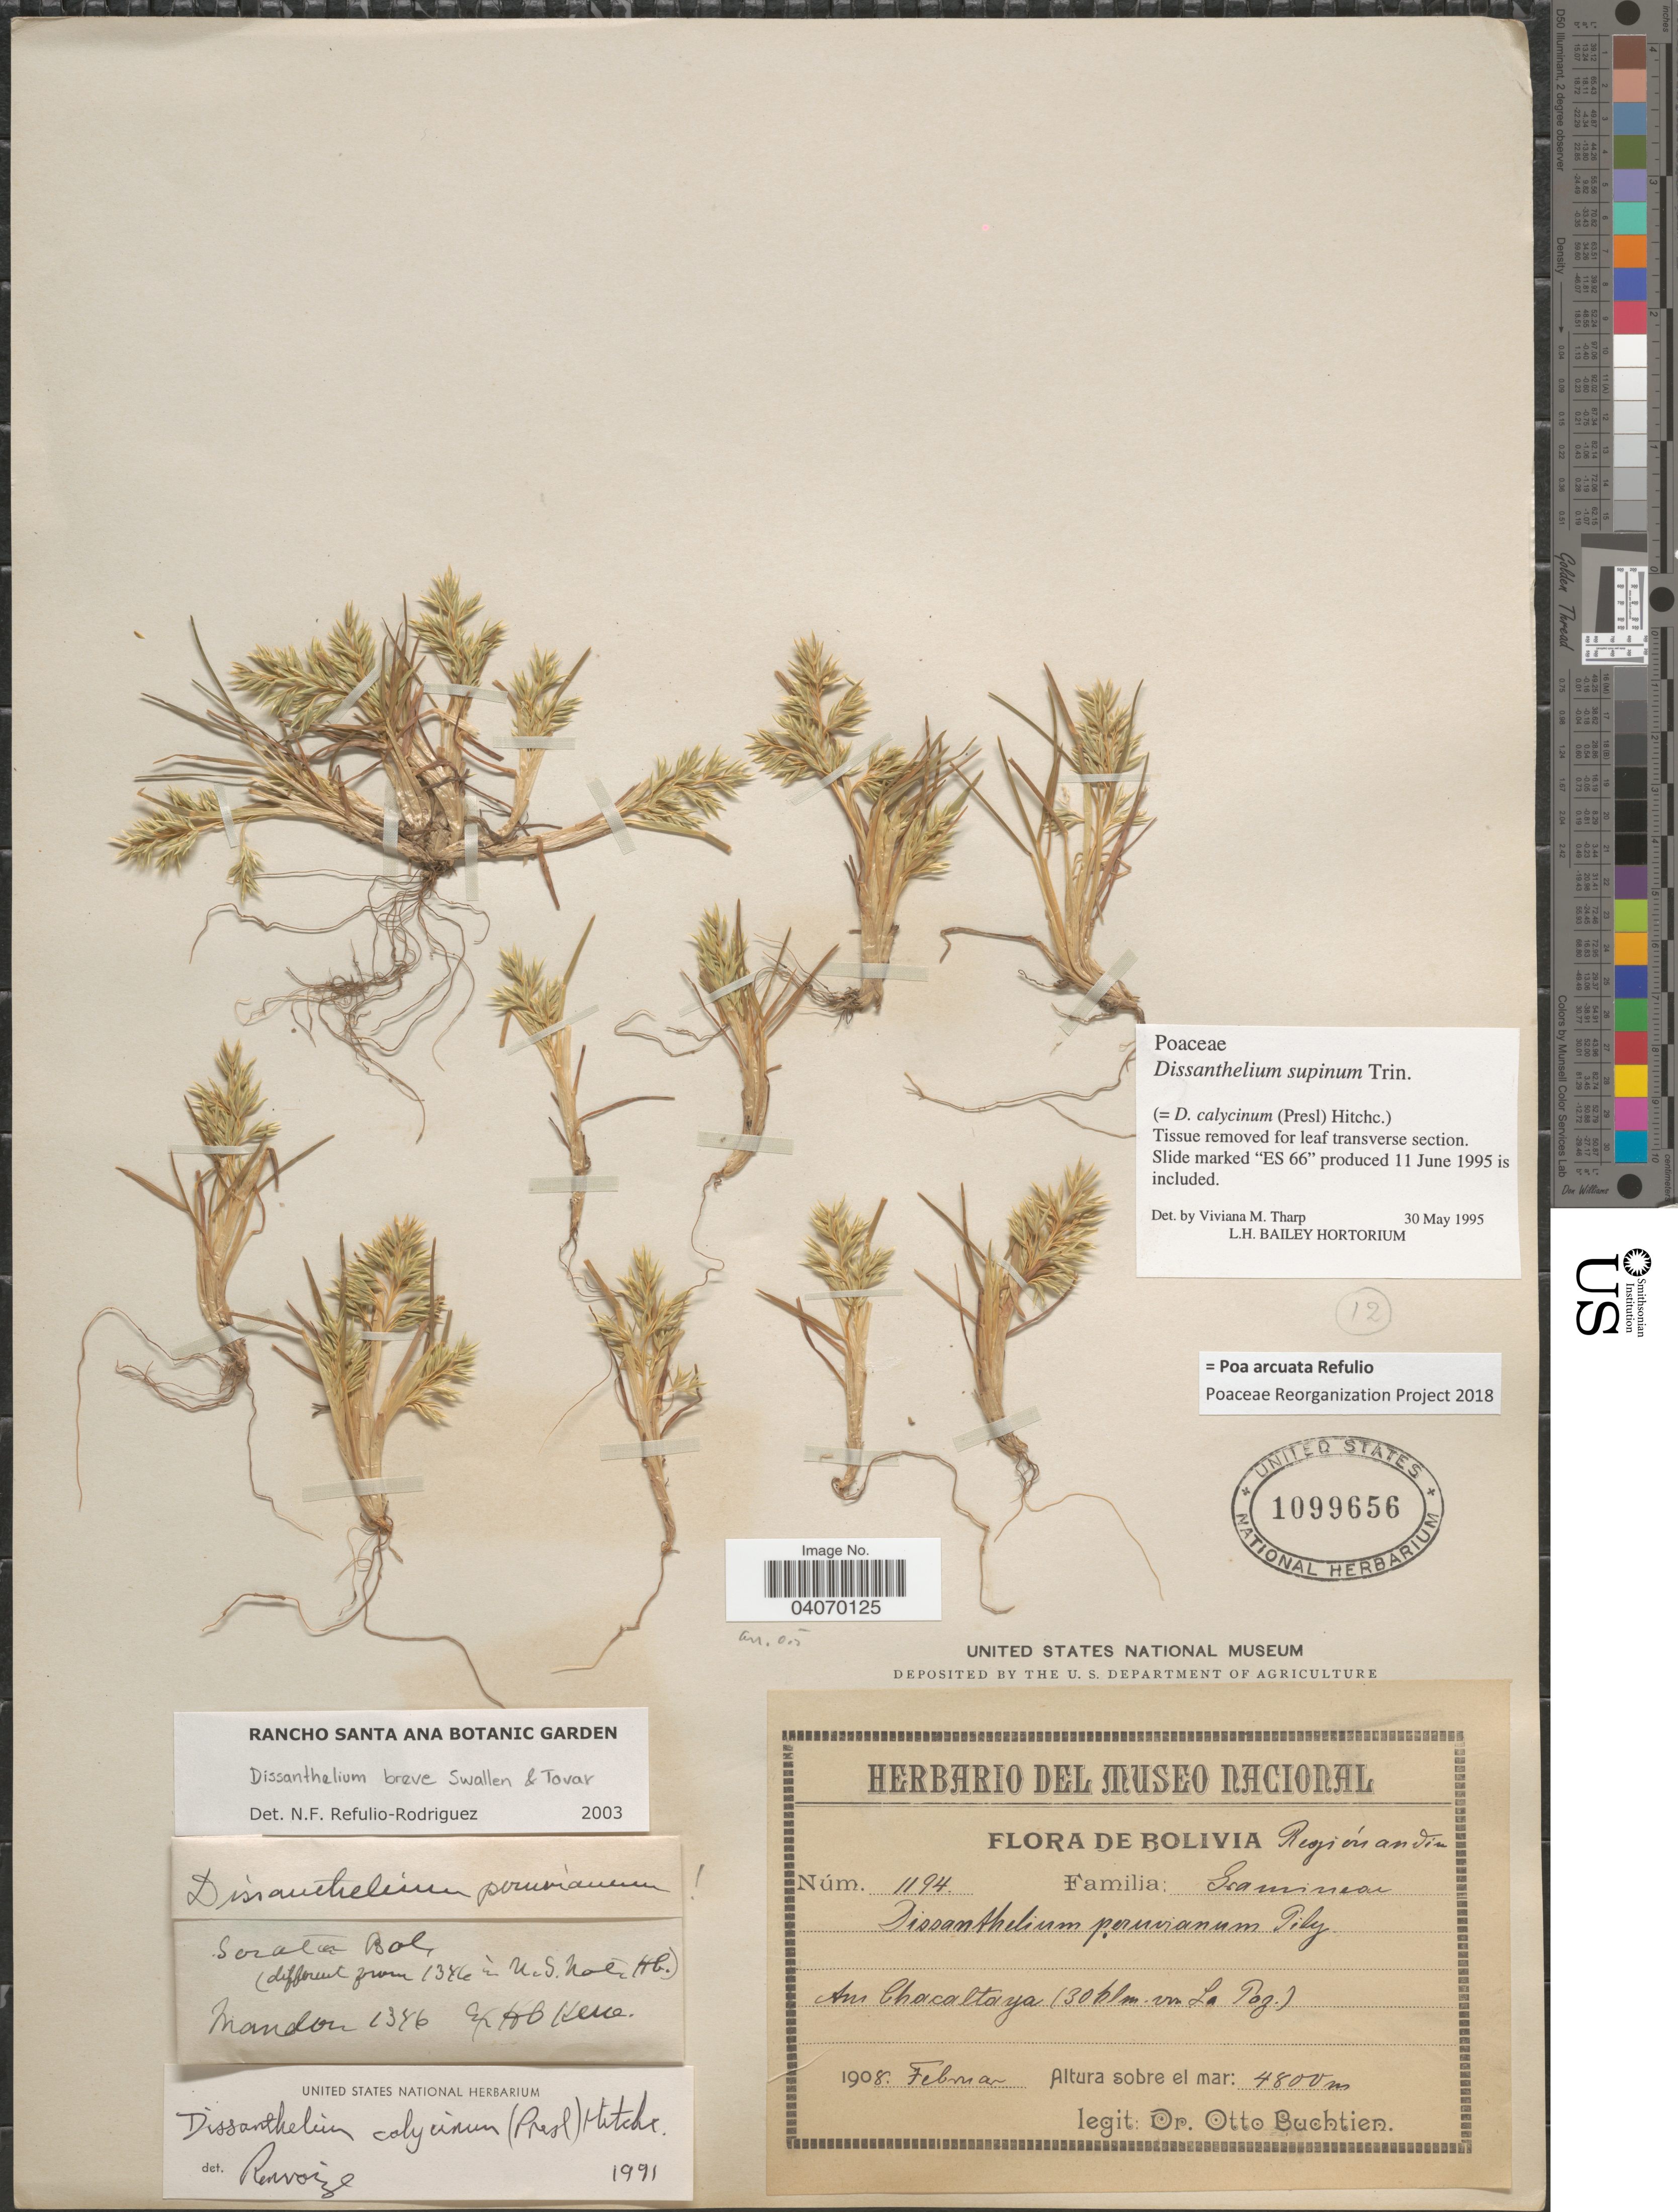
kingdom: Plantae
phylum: Tracheophyta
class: Liliopsida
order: Poales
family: Poaceae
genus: Poa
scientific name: Poa arcuata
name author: Refulio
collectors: O. Buchtien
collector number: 1194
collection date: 1908-02/1908-03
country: Bolivia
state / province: La Paz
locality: Región andina. Am Chacaltaya (30 klm. von La Paz.).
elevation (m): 4800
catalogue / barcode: US 1099656-2